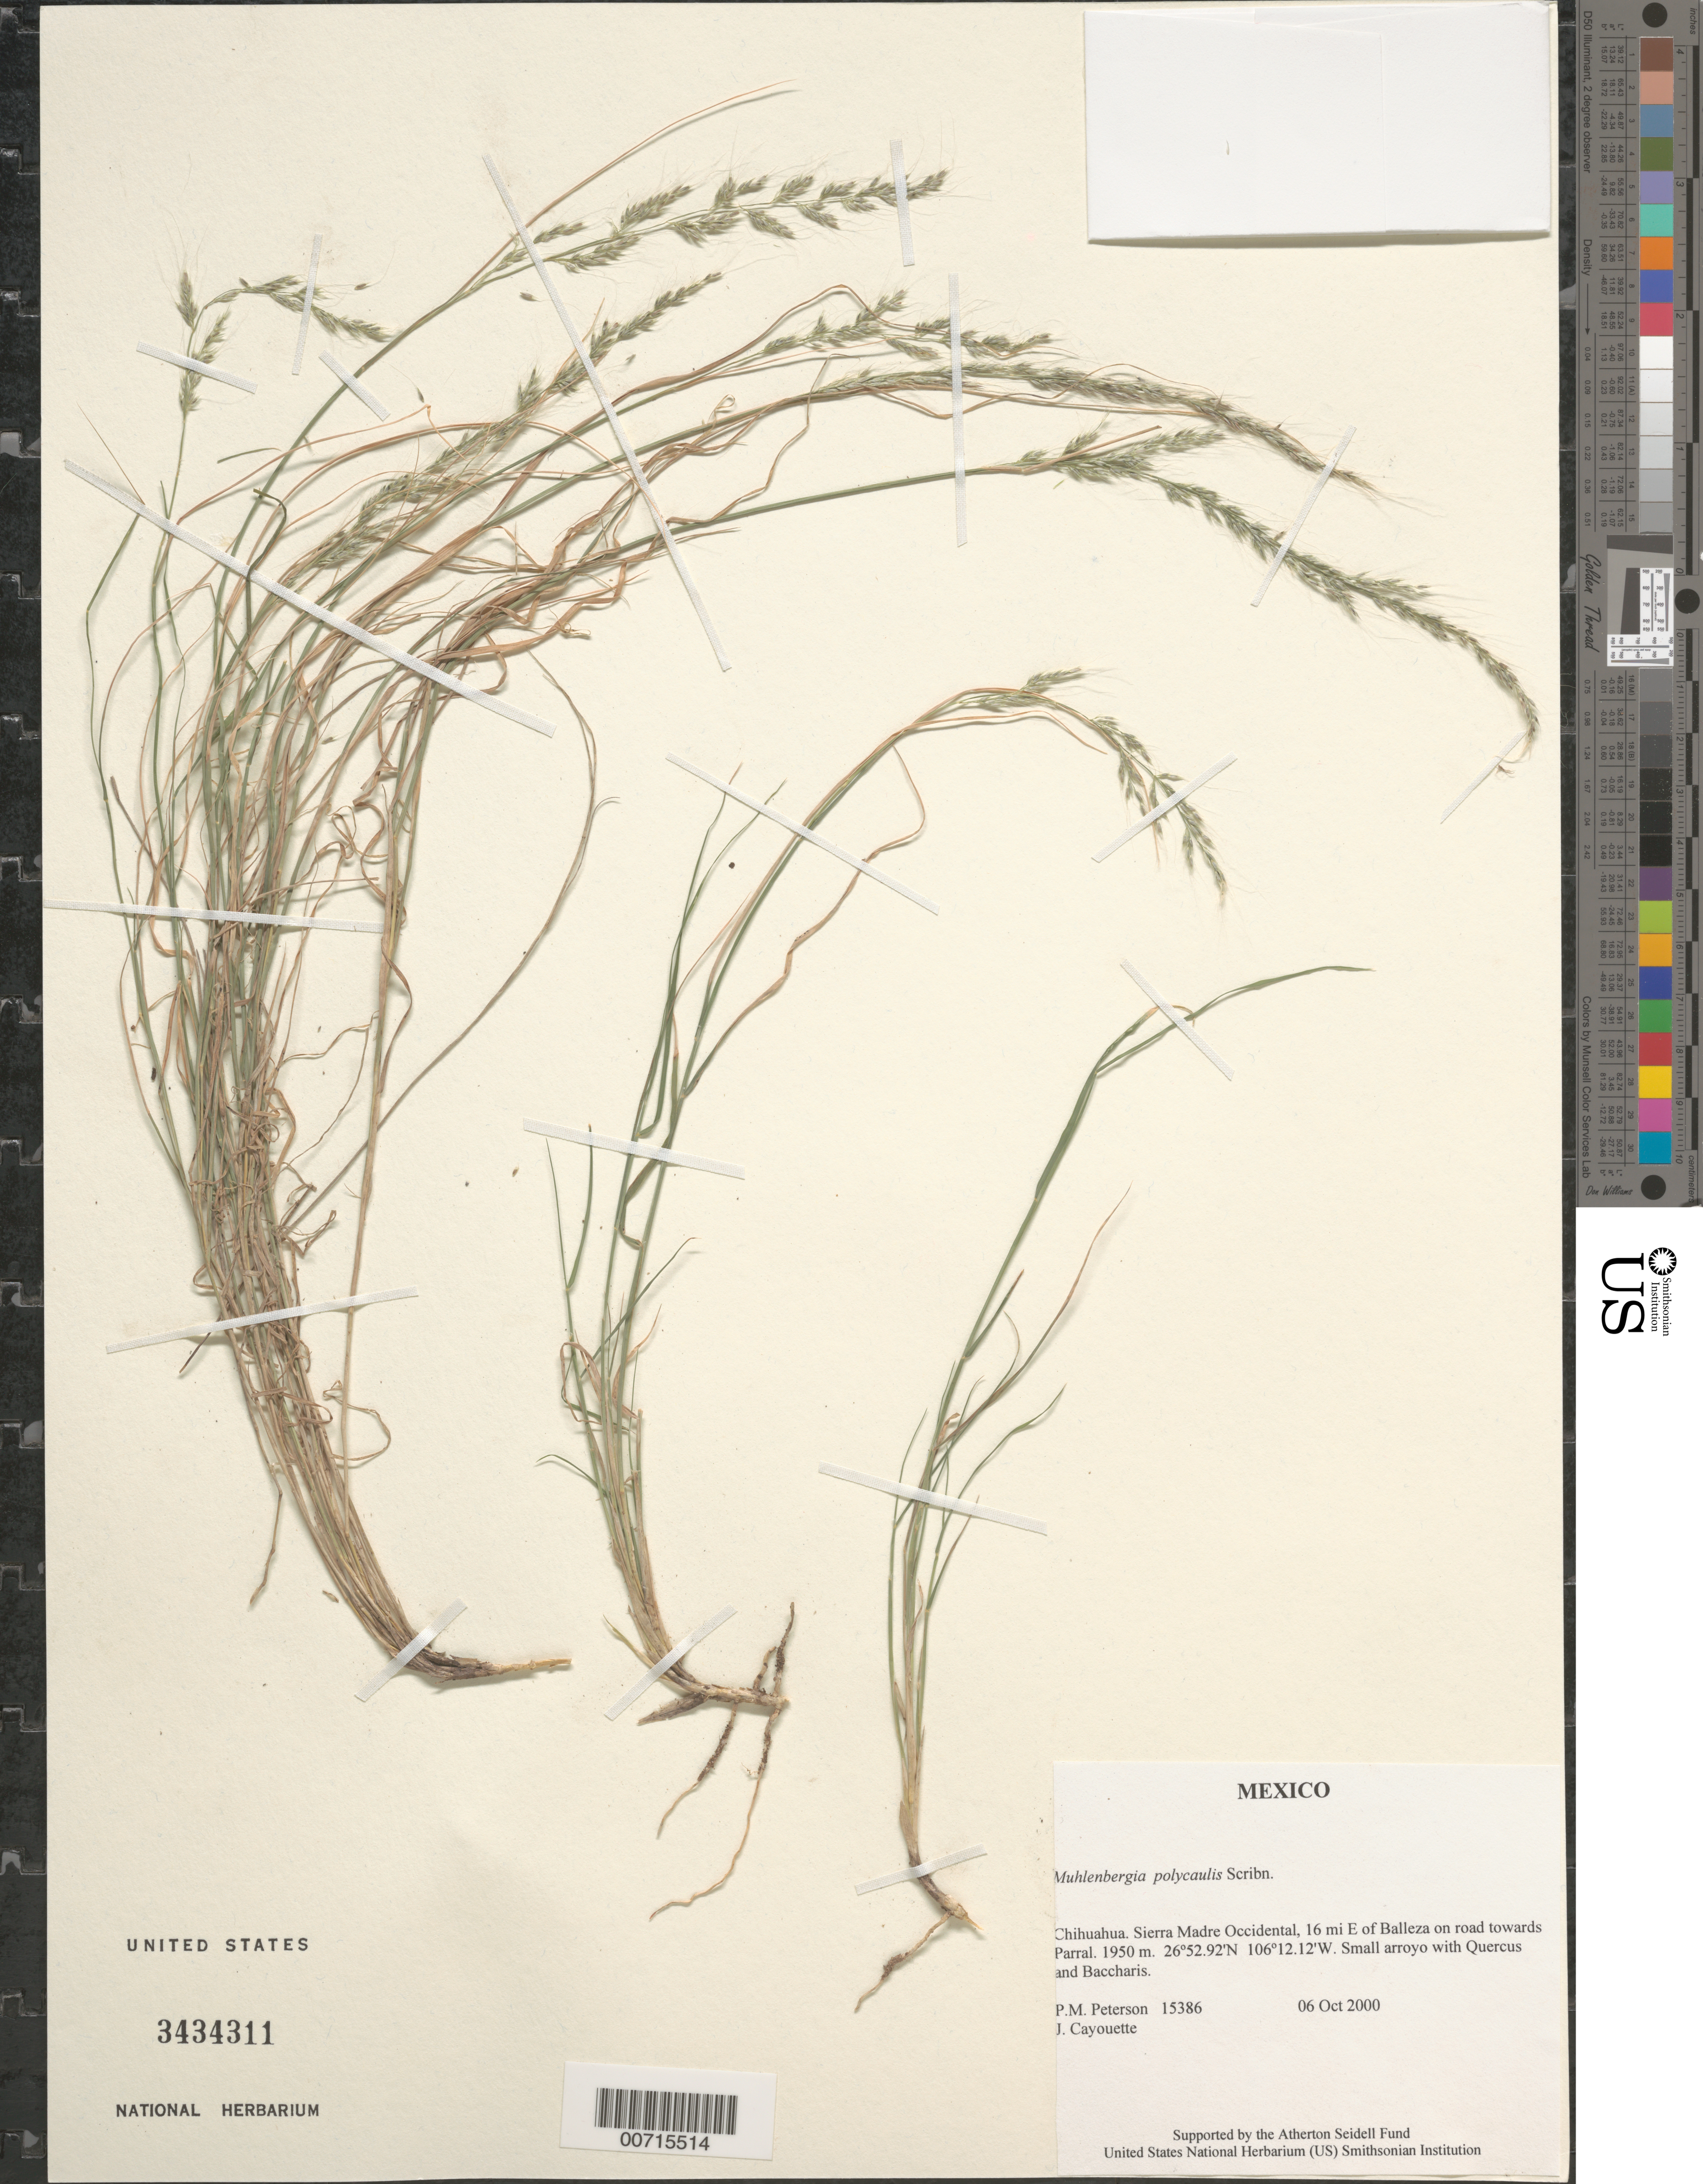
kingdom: Plantae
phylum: Tracheophyta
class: Liliopsida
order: Poales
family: Poaceae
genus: Muhlenbergia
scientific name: Muhlenbergia polycaulis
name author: Scribn.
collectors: P. M. Peterson & J. Cayouette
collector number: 15386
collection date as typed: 06 Oct 2000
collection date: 2000-10-06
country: Mexico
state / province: Chihuahua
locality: Sierra Madre Occidental, 16 mi E of Balleza on road towards Parral.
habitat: Small arroyo with Quercus and Baccharis.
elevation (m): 1950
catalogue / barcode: US 3434311